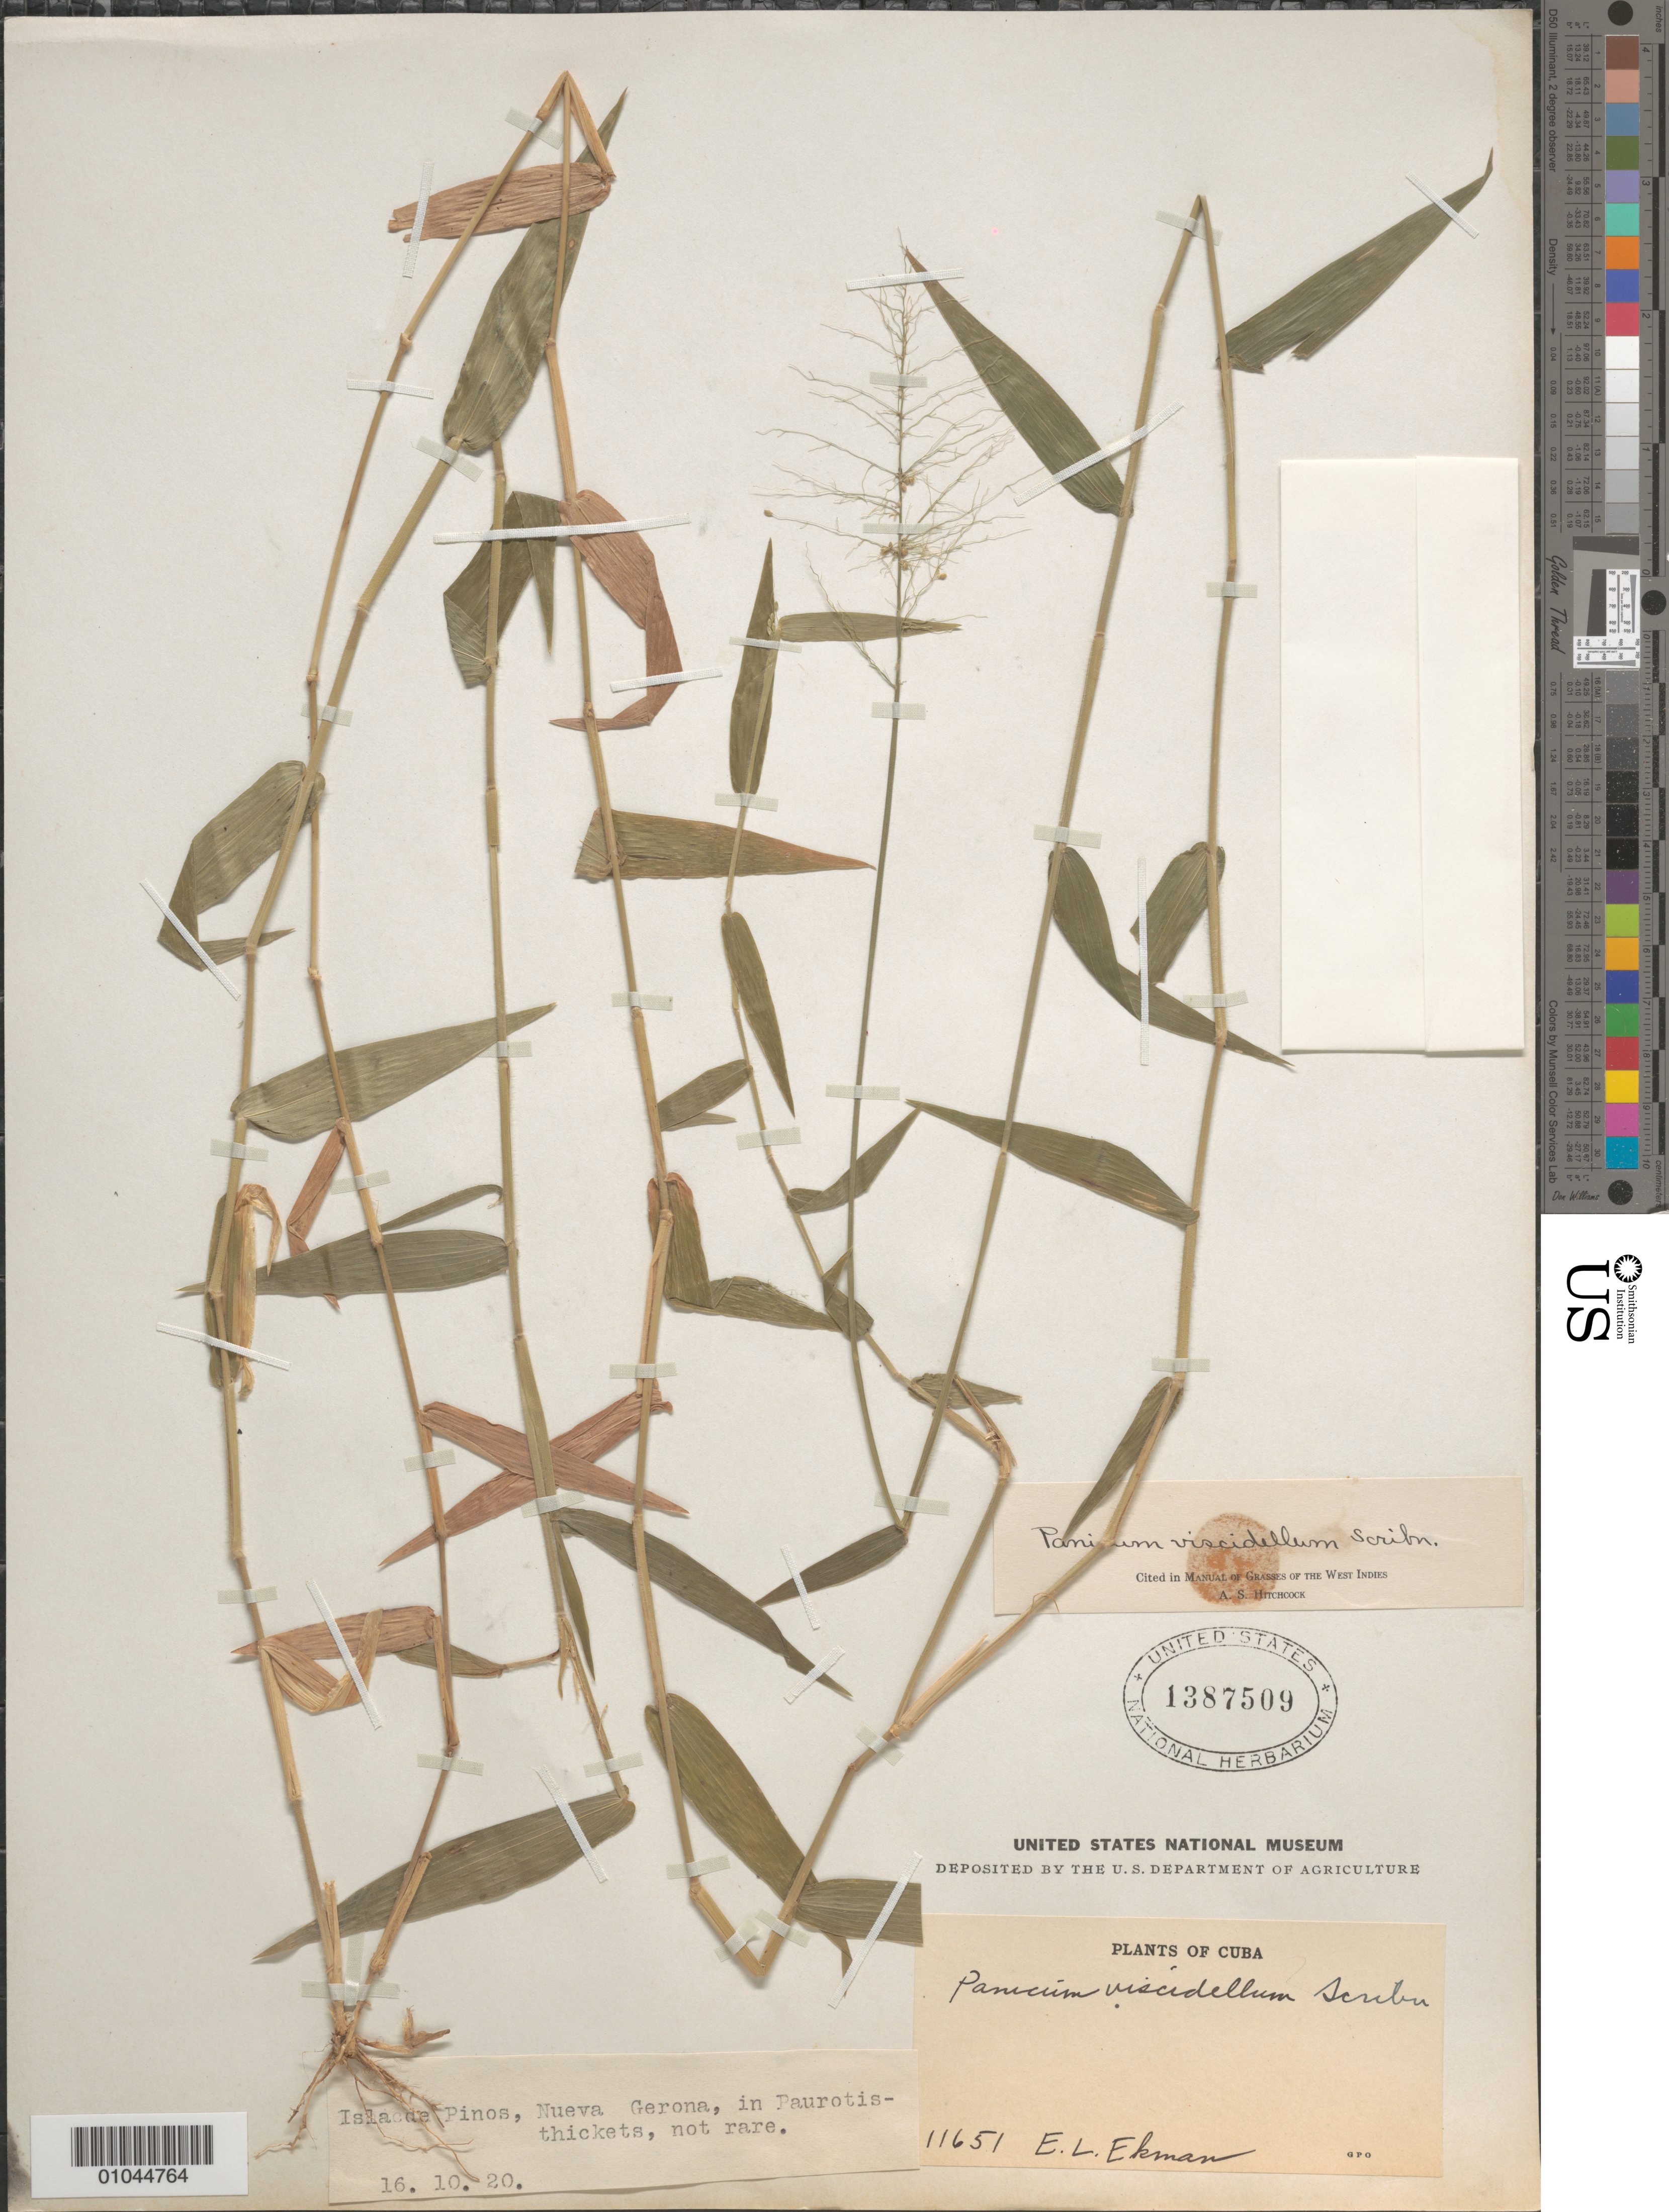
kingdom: Plantae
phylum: Tracheophyta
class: Liliopsida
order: Poales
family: Poaceae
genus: Panicum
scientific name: Panicum viscidellum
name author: Scribn.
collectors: E. L. Ekman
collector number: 11651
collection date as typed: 16 Oct 1920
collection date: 1920-10-16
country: Cuba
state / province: Isla de la Juventud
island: Isla de la Juventud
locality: Nueva Gerona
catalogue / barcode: US 1387509